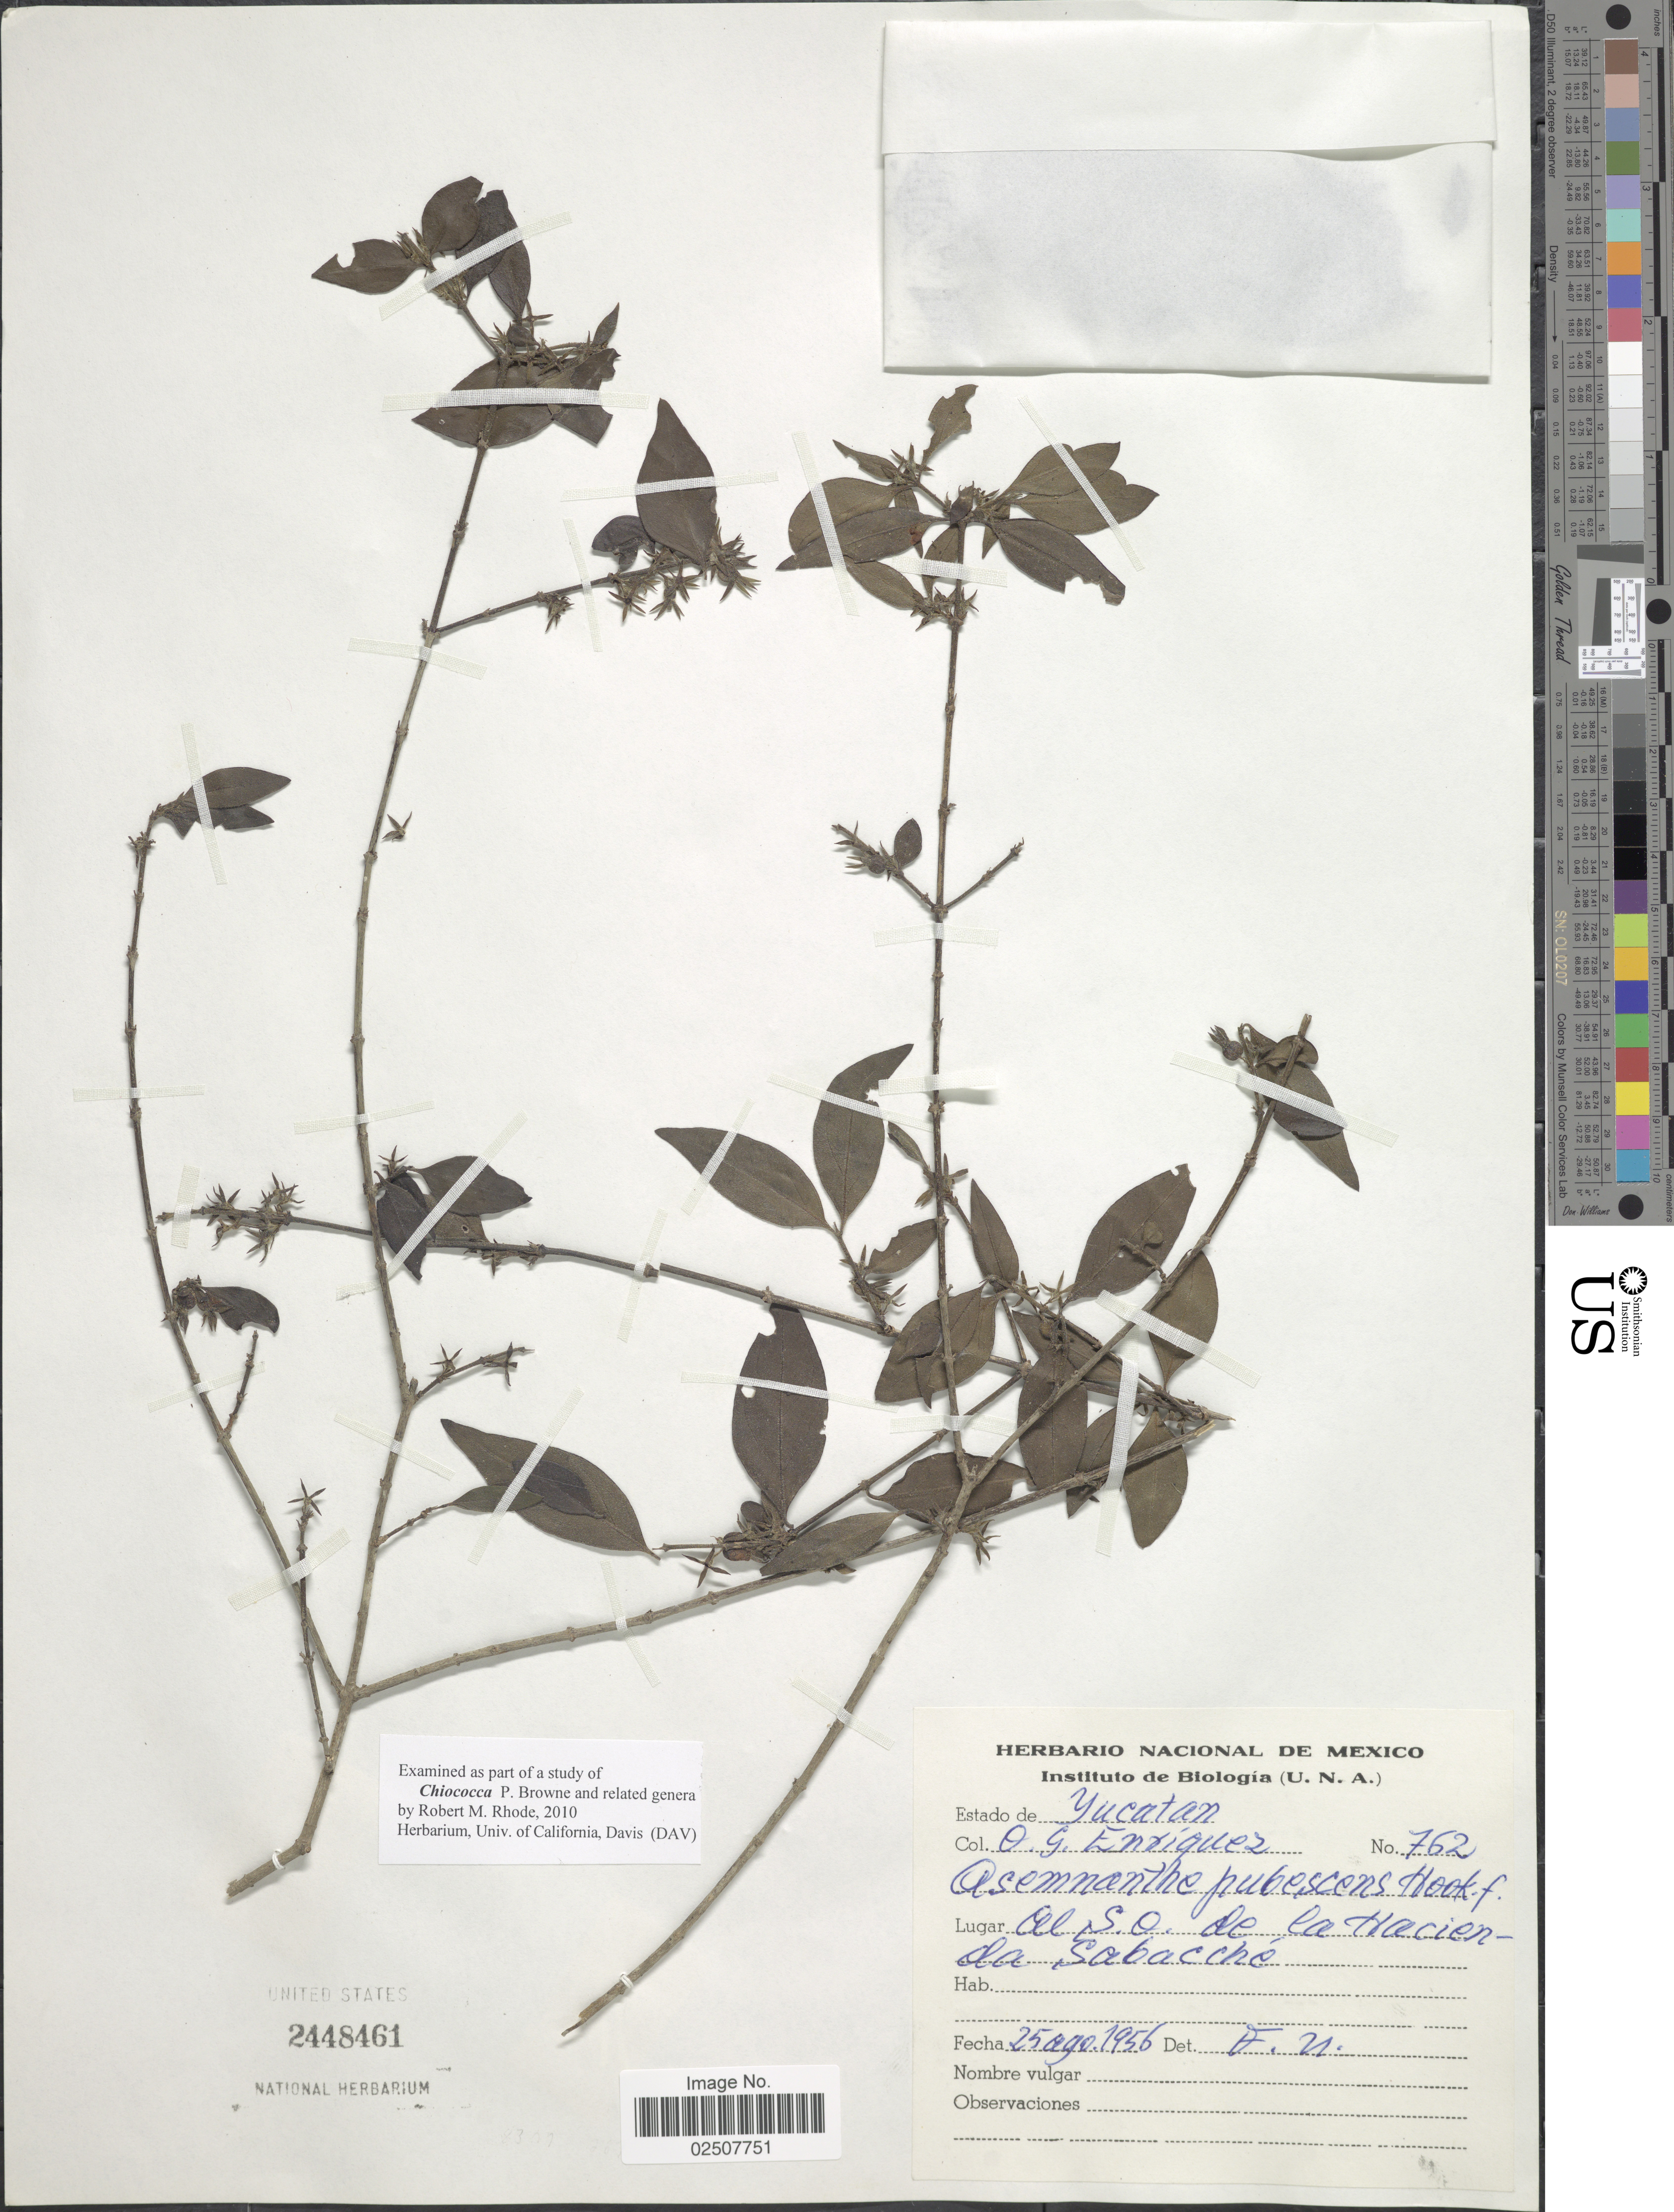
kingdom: Plantae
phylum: Tracheophyta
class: Magnoliopsida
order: Gentianales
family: Rubiaceae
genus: Asemnantha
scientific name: Asemnantha pubescens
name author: Hook. f.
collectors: O. Enriquez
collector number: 762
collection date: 1956-08-25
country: Mexico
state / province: Yucatán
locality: Al S.O. de la Hacienda da Sabacché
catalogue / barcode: US 2448461